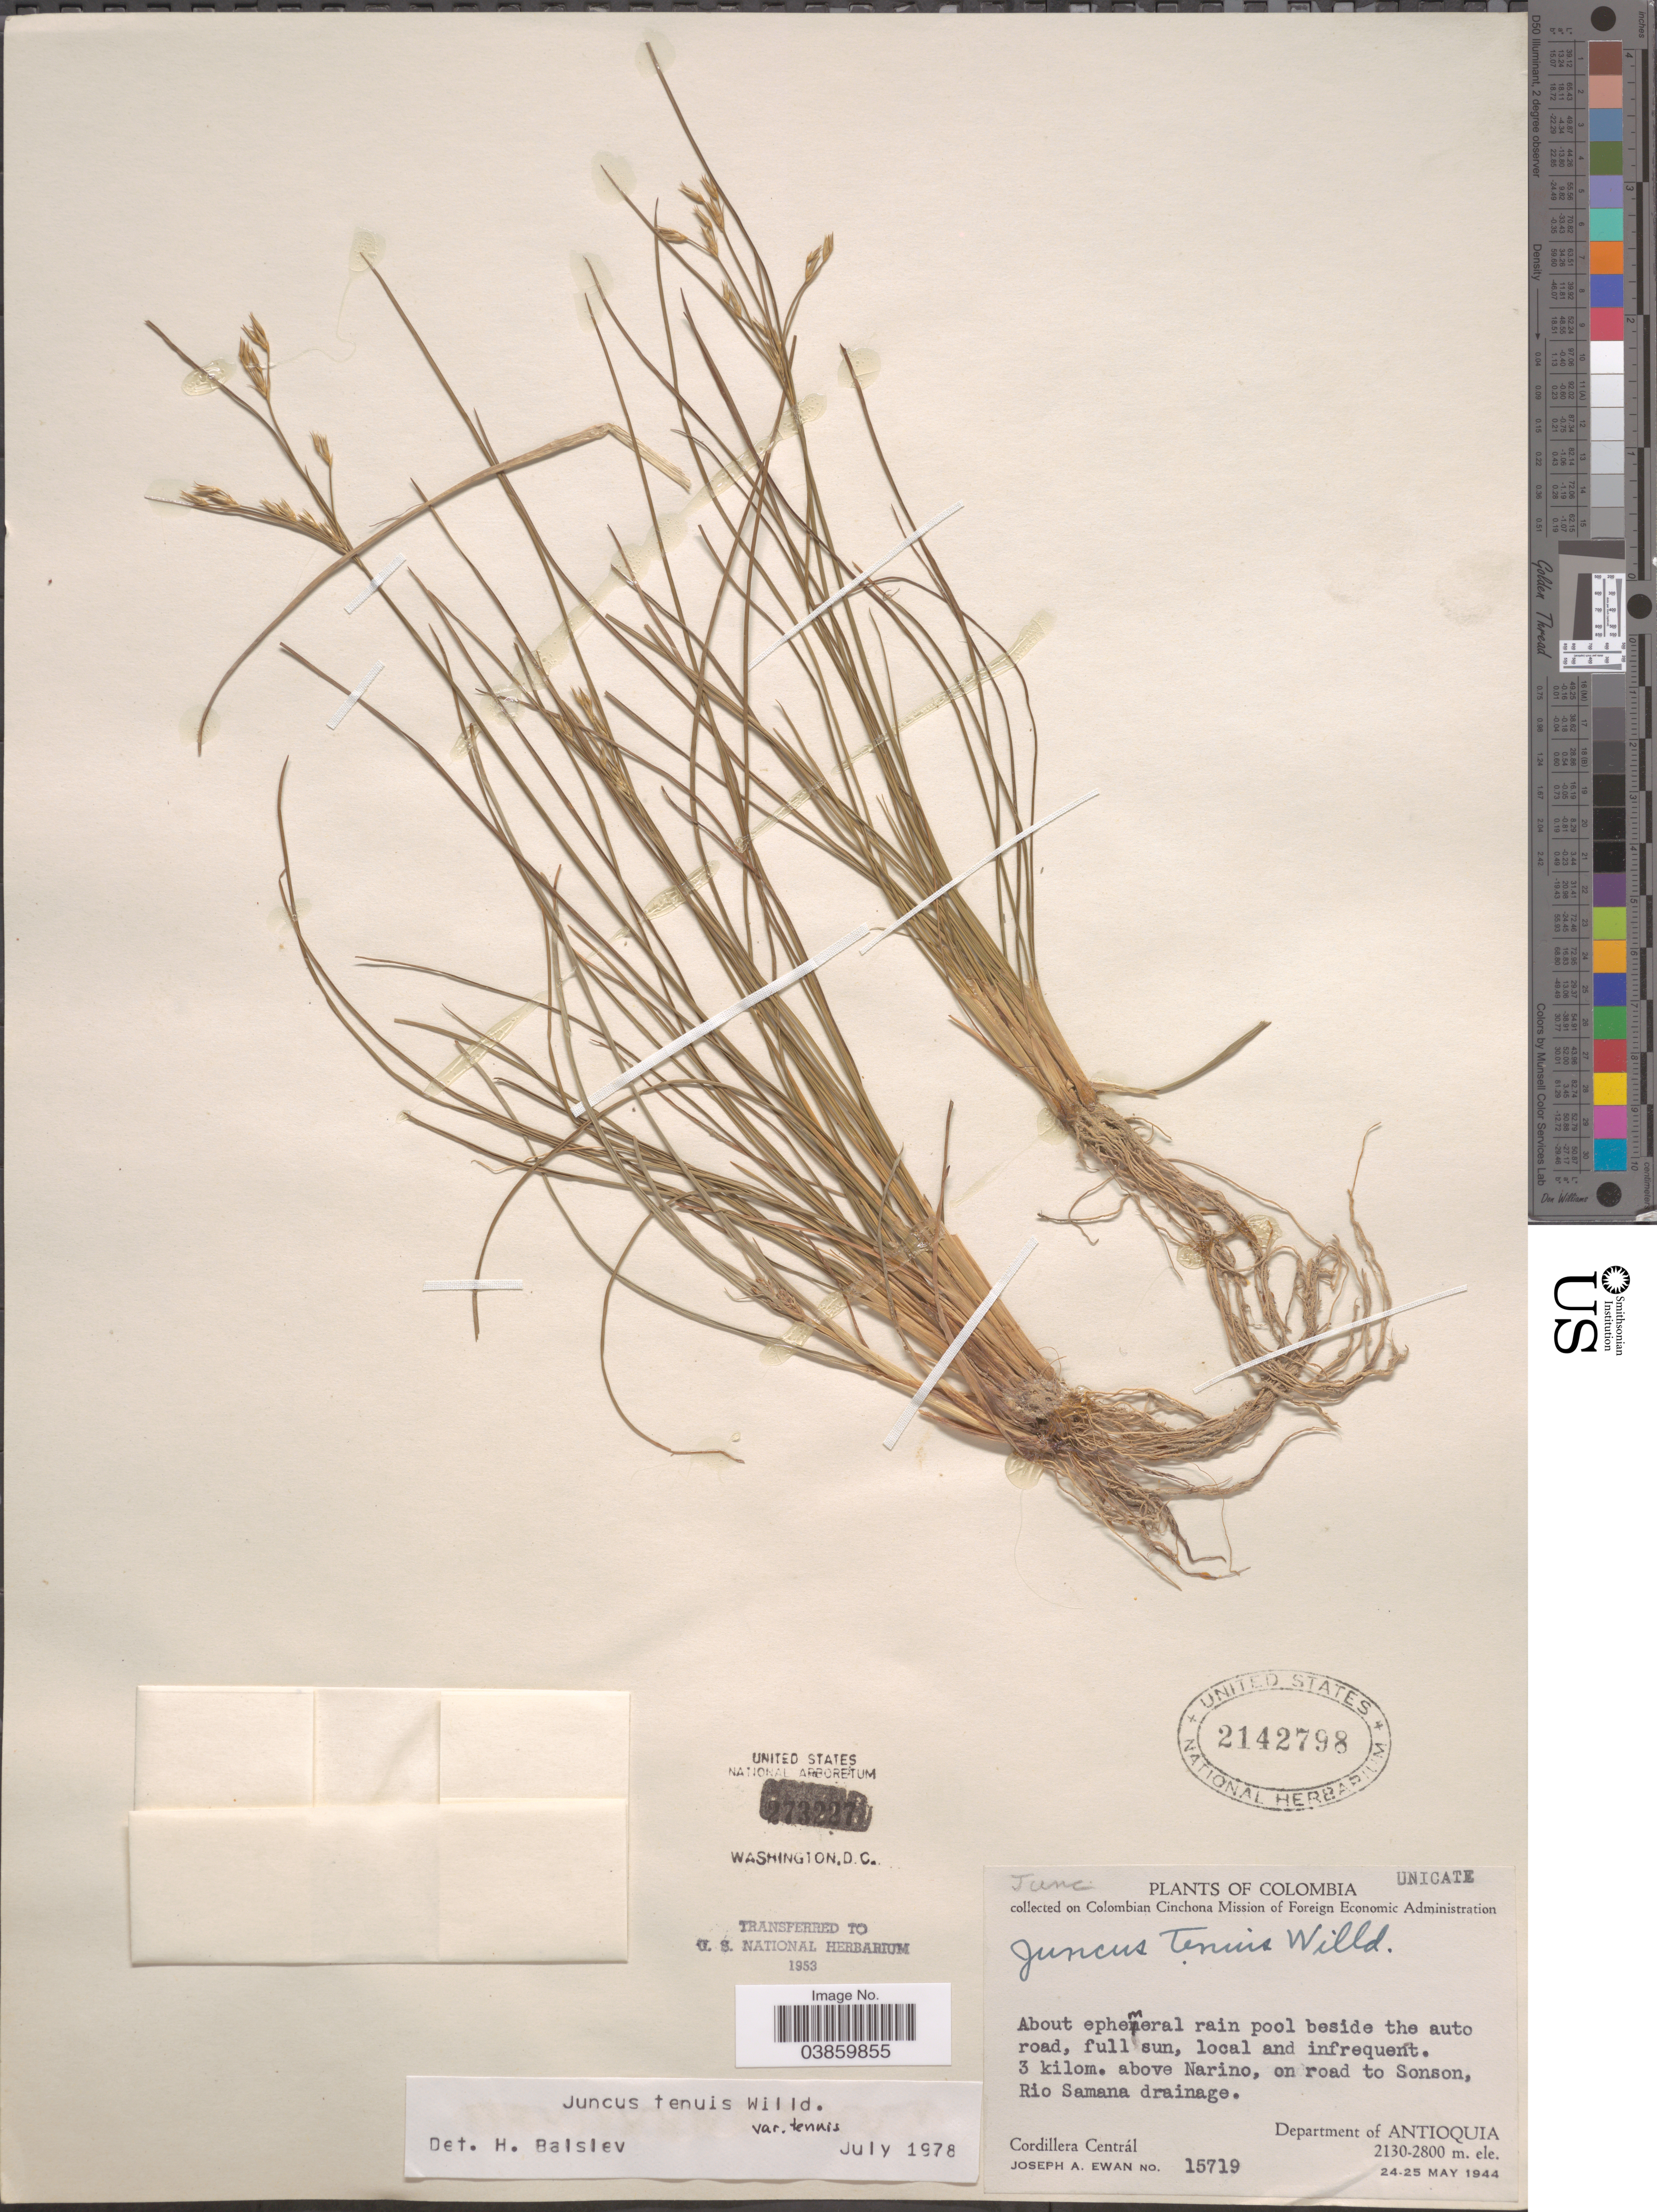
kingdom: Plantae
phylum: Tracheophyta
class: Liliopsida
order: Poales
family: Juncaceae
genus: Juncus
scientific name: Juncus tenuis var. tenuis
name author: Willd.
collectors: J. A. Ewan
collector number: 15719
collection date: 1944-05-24/1944-05-25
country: Colombia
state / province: Antioquia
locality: About ephemeral rain pool beside the auto road, full sun, local and infrequent. 3 kilom. above Narino, on road to Sonson, Rio Samana drainage. Department of Antioquia. Cordillera Centrál.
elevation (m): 2130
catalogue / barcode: US 2142798